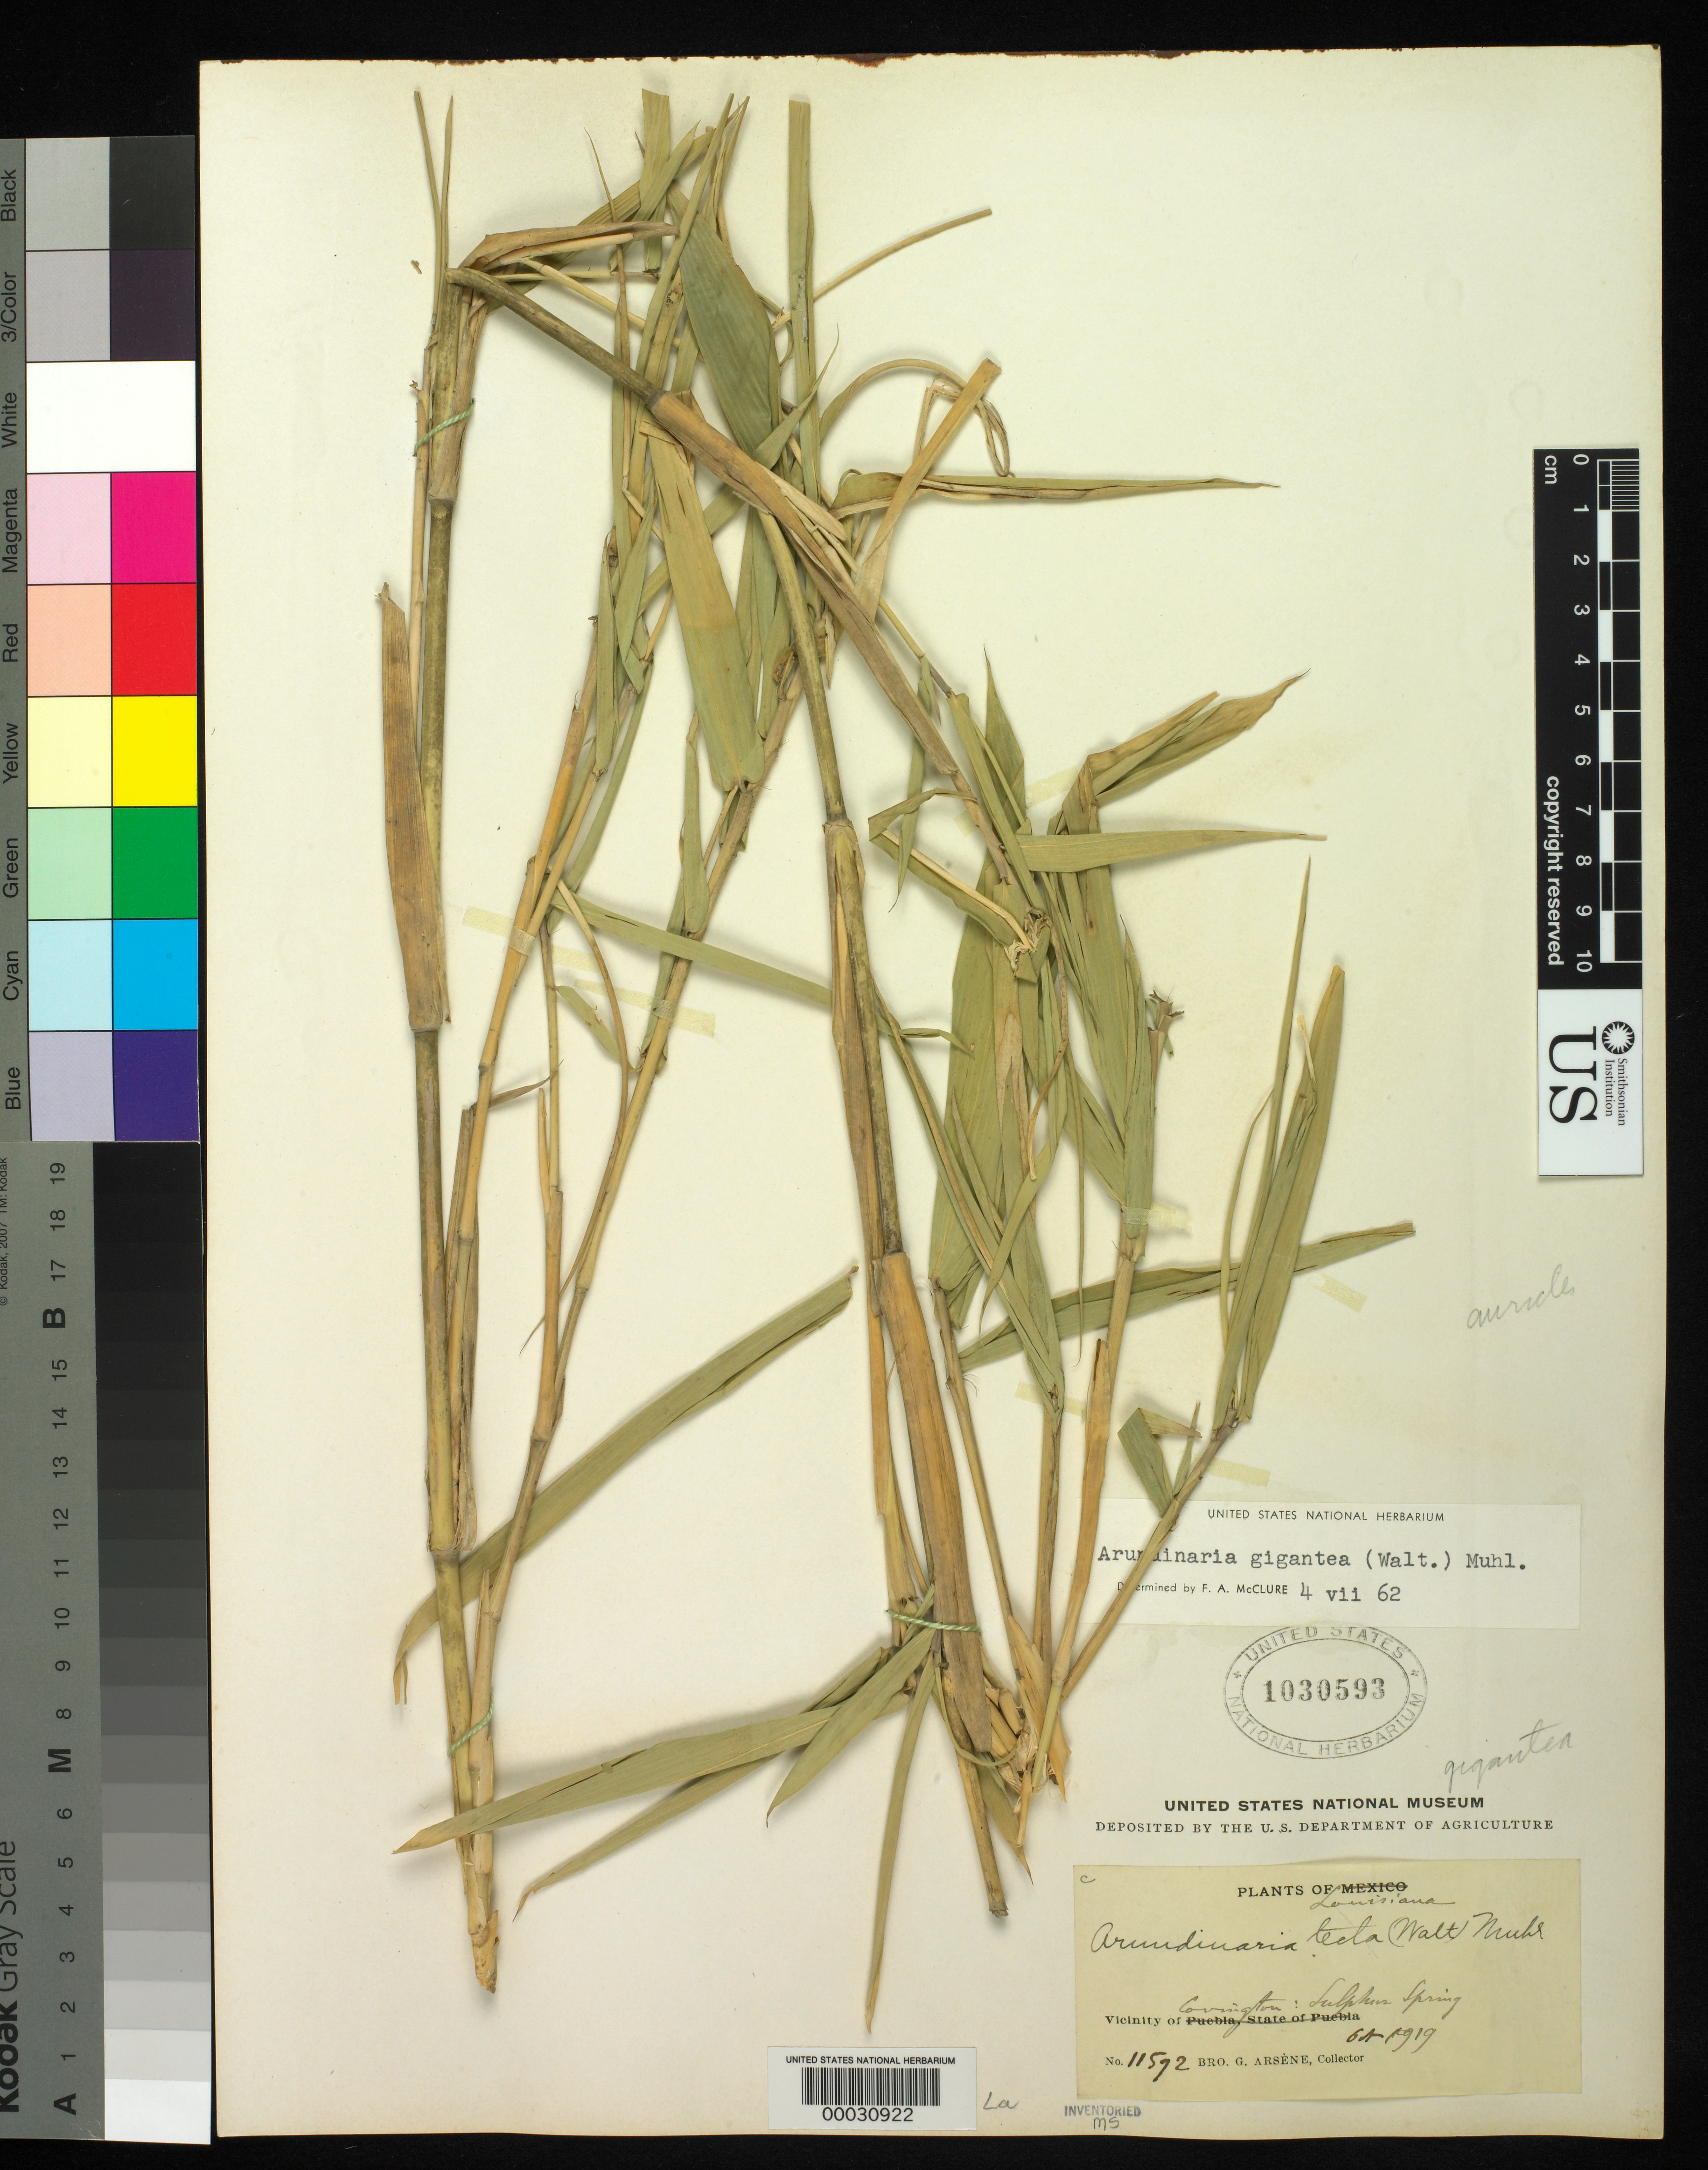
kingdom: Plantae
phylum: Tracheophyta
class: Liliopsida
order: Poales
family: Poaceae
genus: Arundinaria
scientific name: Arundinaria gigantea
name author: (Walter) Muhl.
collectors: Bro. G. Arsène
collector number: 11592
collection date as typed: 06 -- 1919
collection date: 1919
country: United States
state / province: Louisiana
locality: Covington, fairview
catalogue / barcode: US 1030593